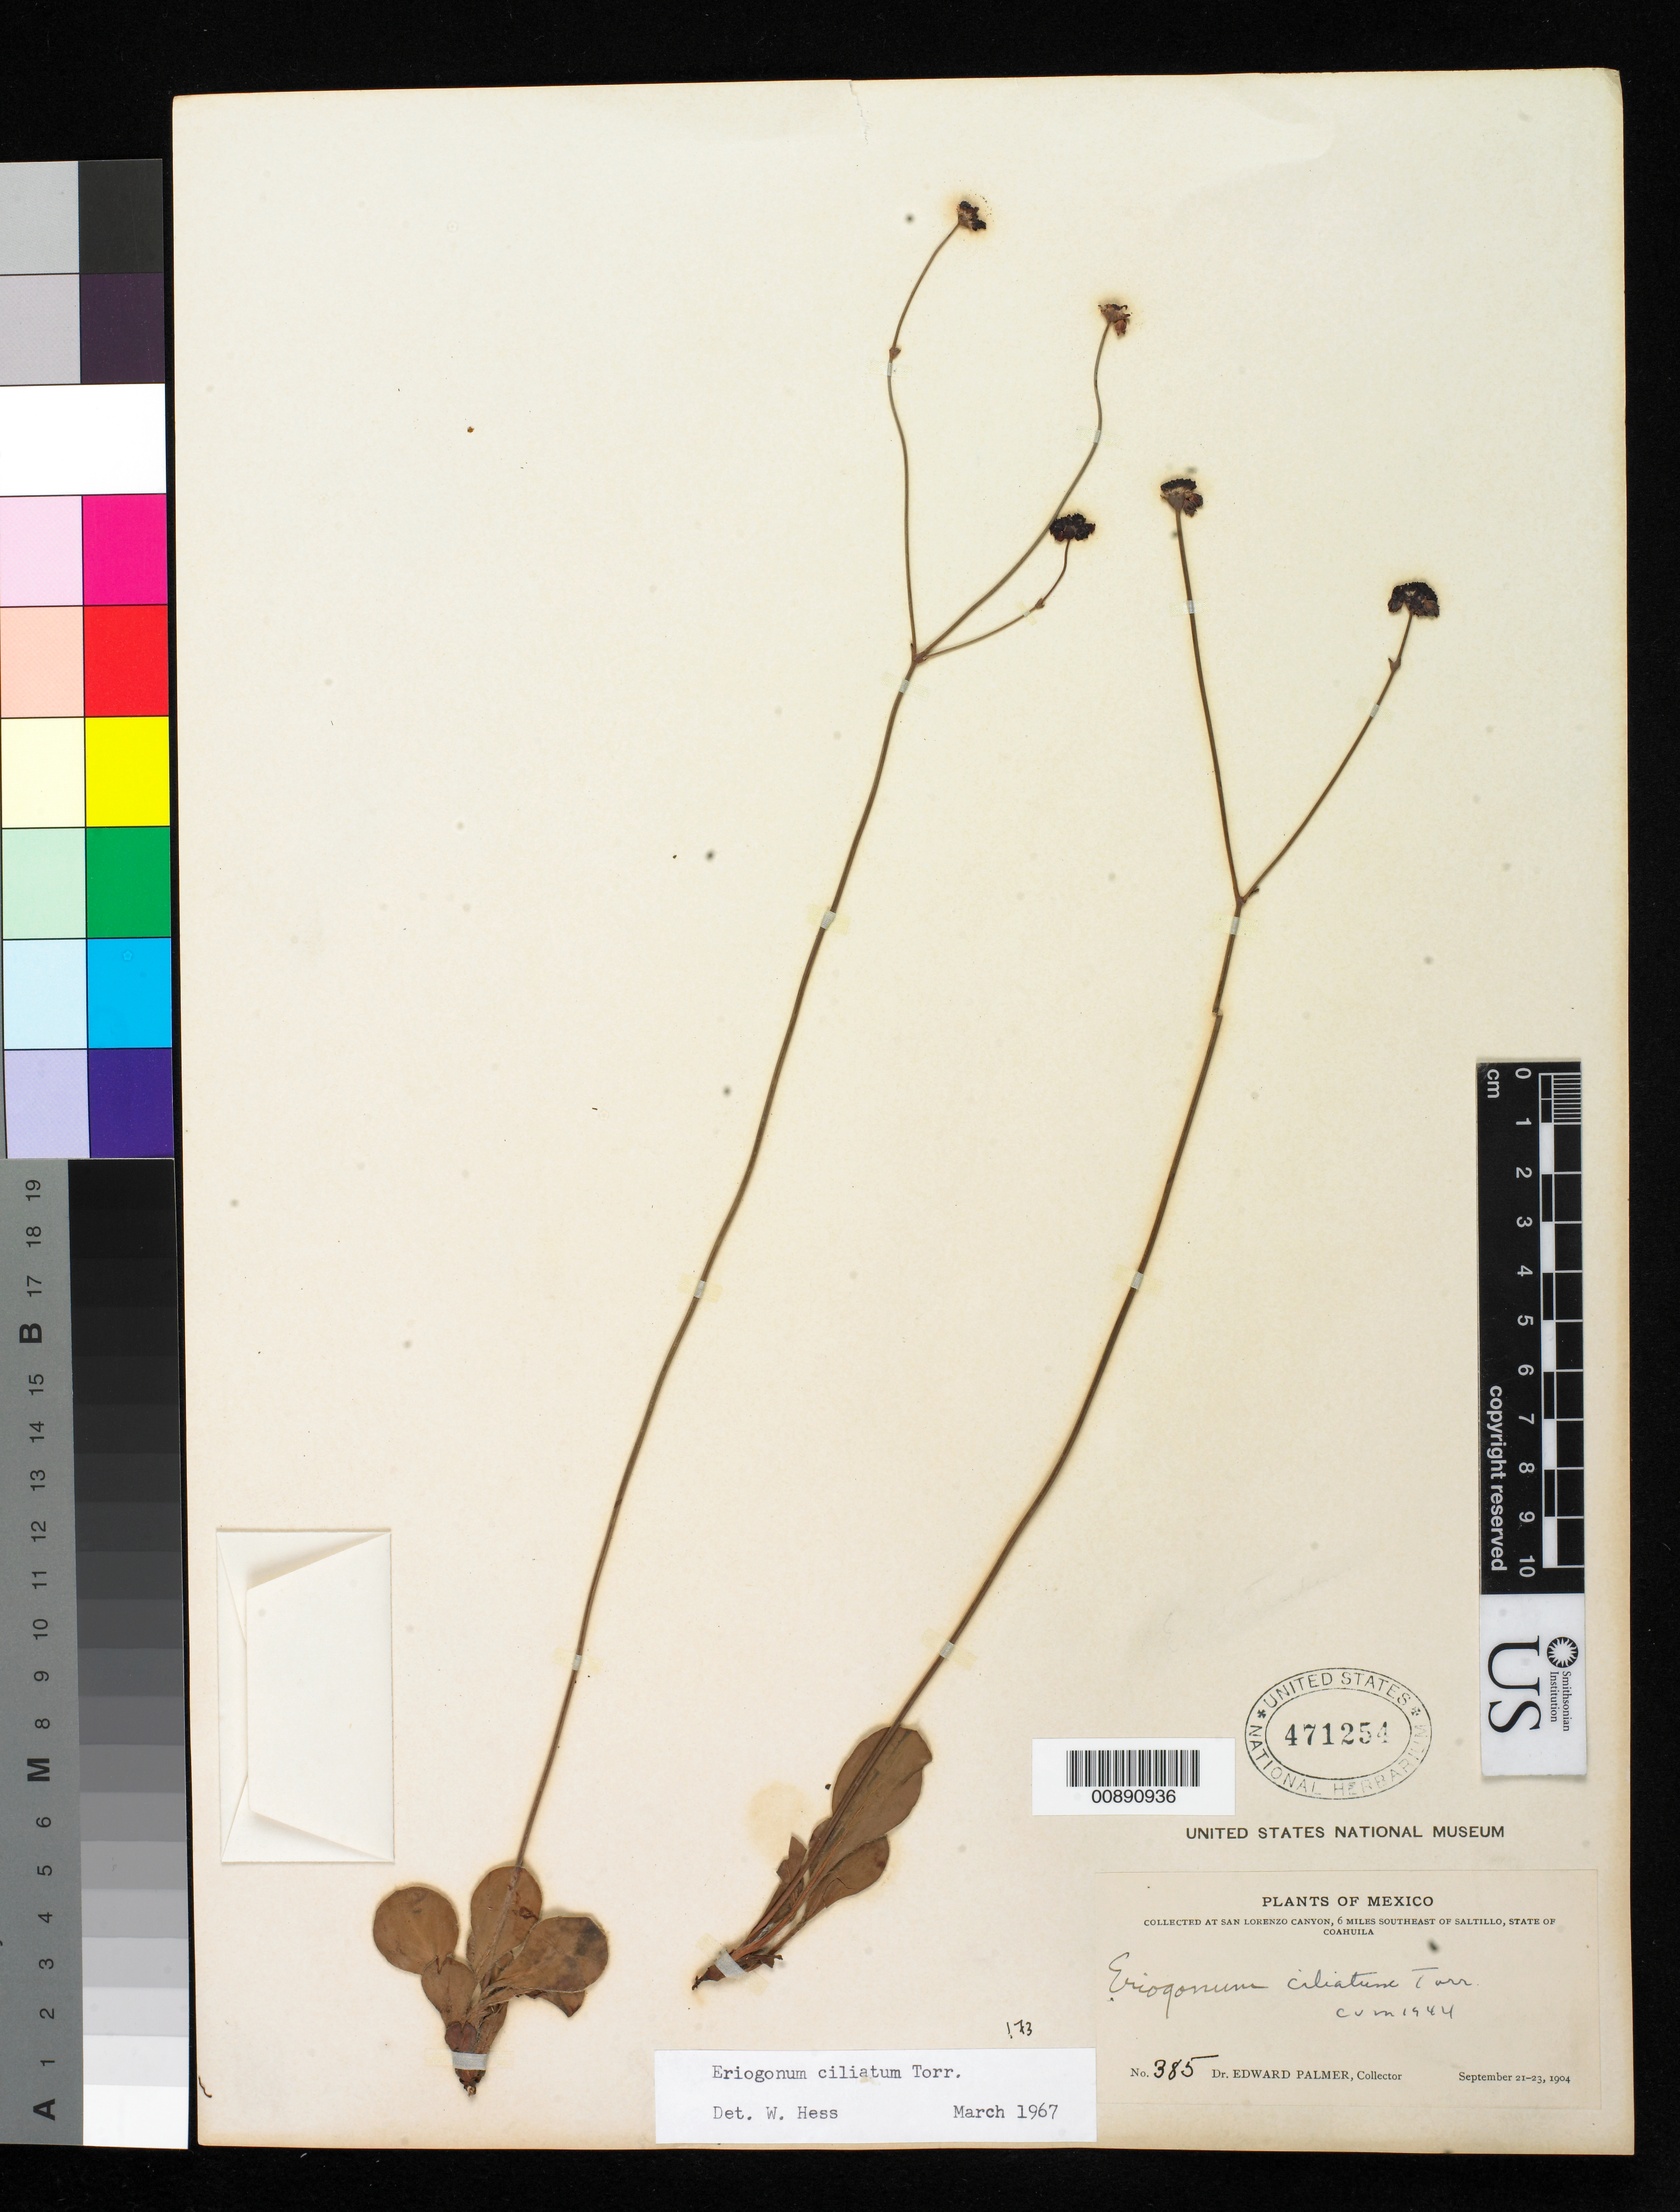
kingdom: Plantae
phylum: Tracheophyta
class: Magnoliopsida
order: Caryophyllales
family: Polygonaceae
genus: Eriogonum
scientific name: Eriogonum ciliatum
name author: Torr. ex Benth.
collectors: E. Palmer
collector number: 385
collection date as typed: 21 Sep 1904 to 23 Sep 1904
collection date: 1904-09-21/1904-09-23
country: Mexico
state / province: Coahuila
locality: San Lorenzo Canyon, 6 miles southeast of Saltillo, Coahuila.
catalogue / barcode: US 471254